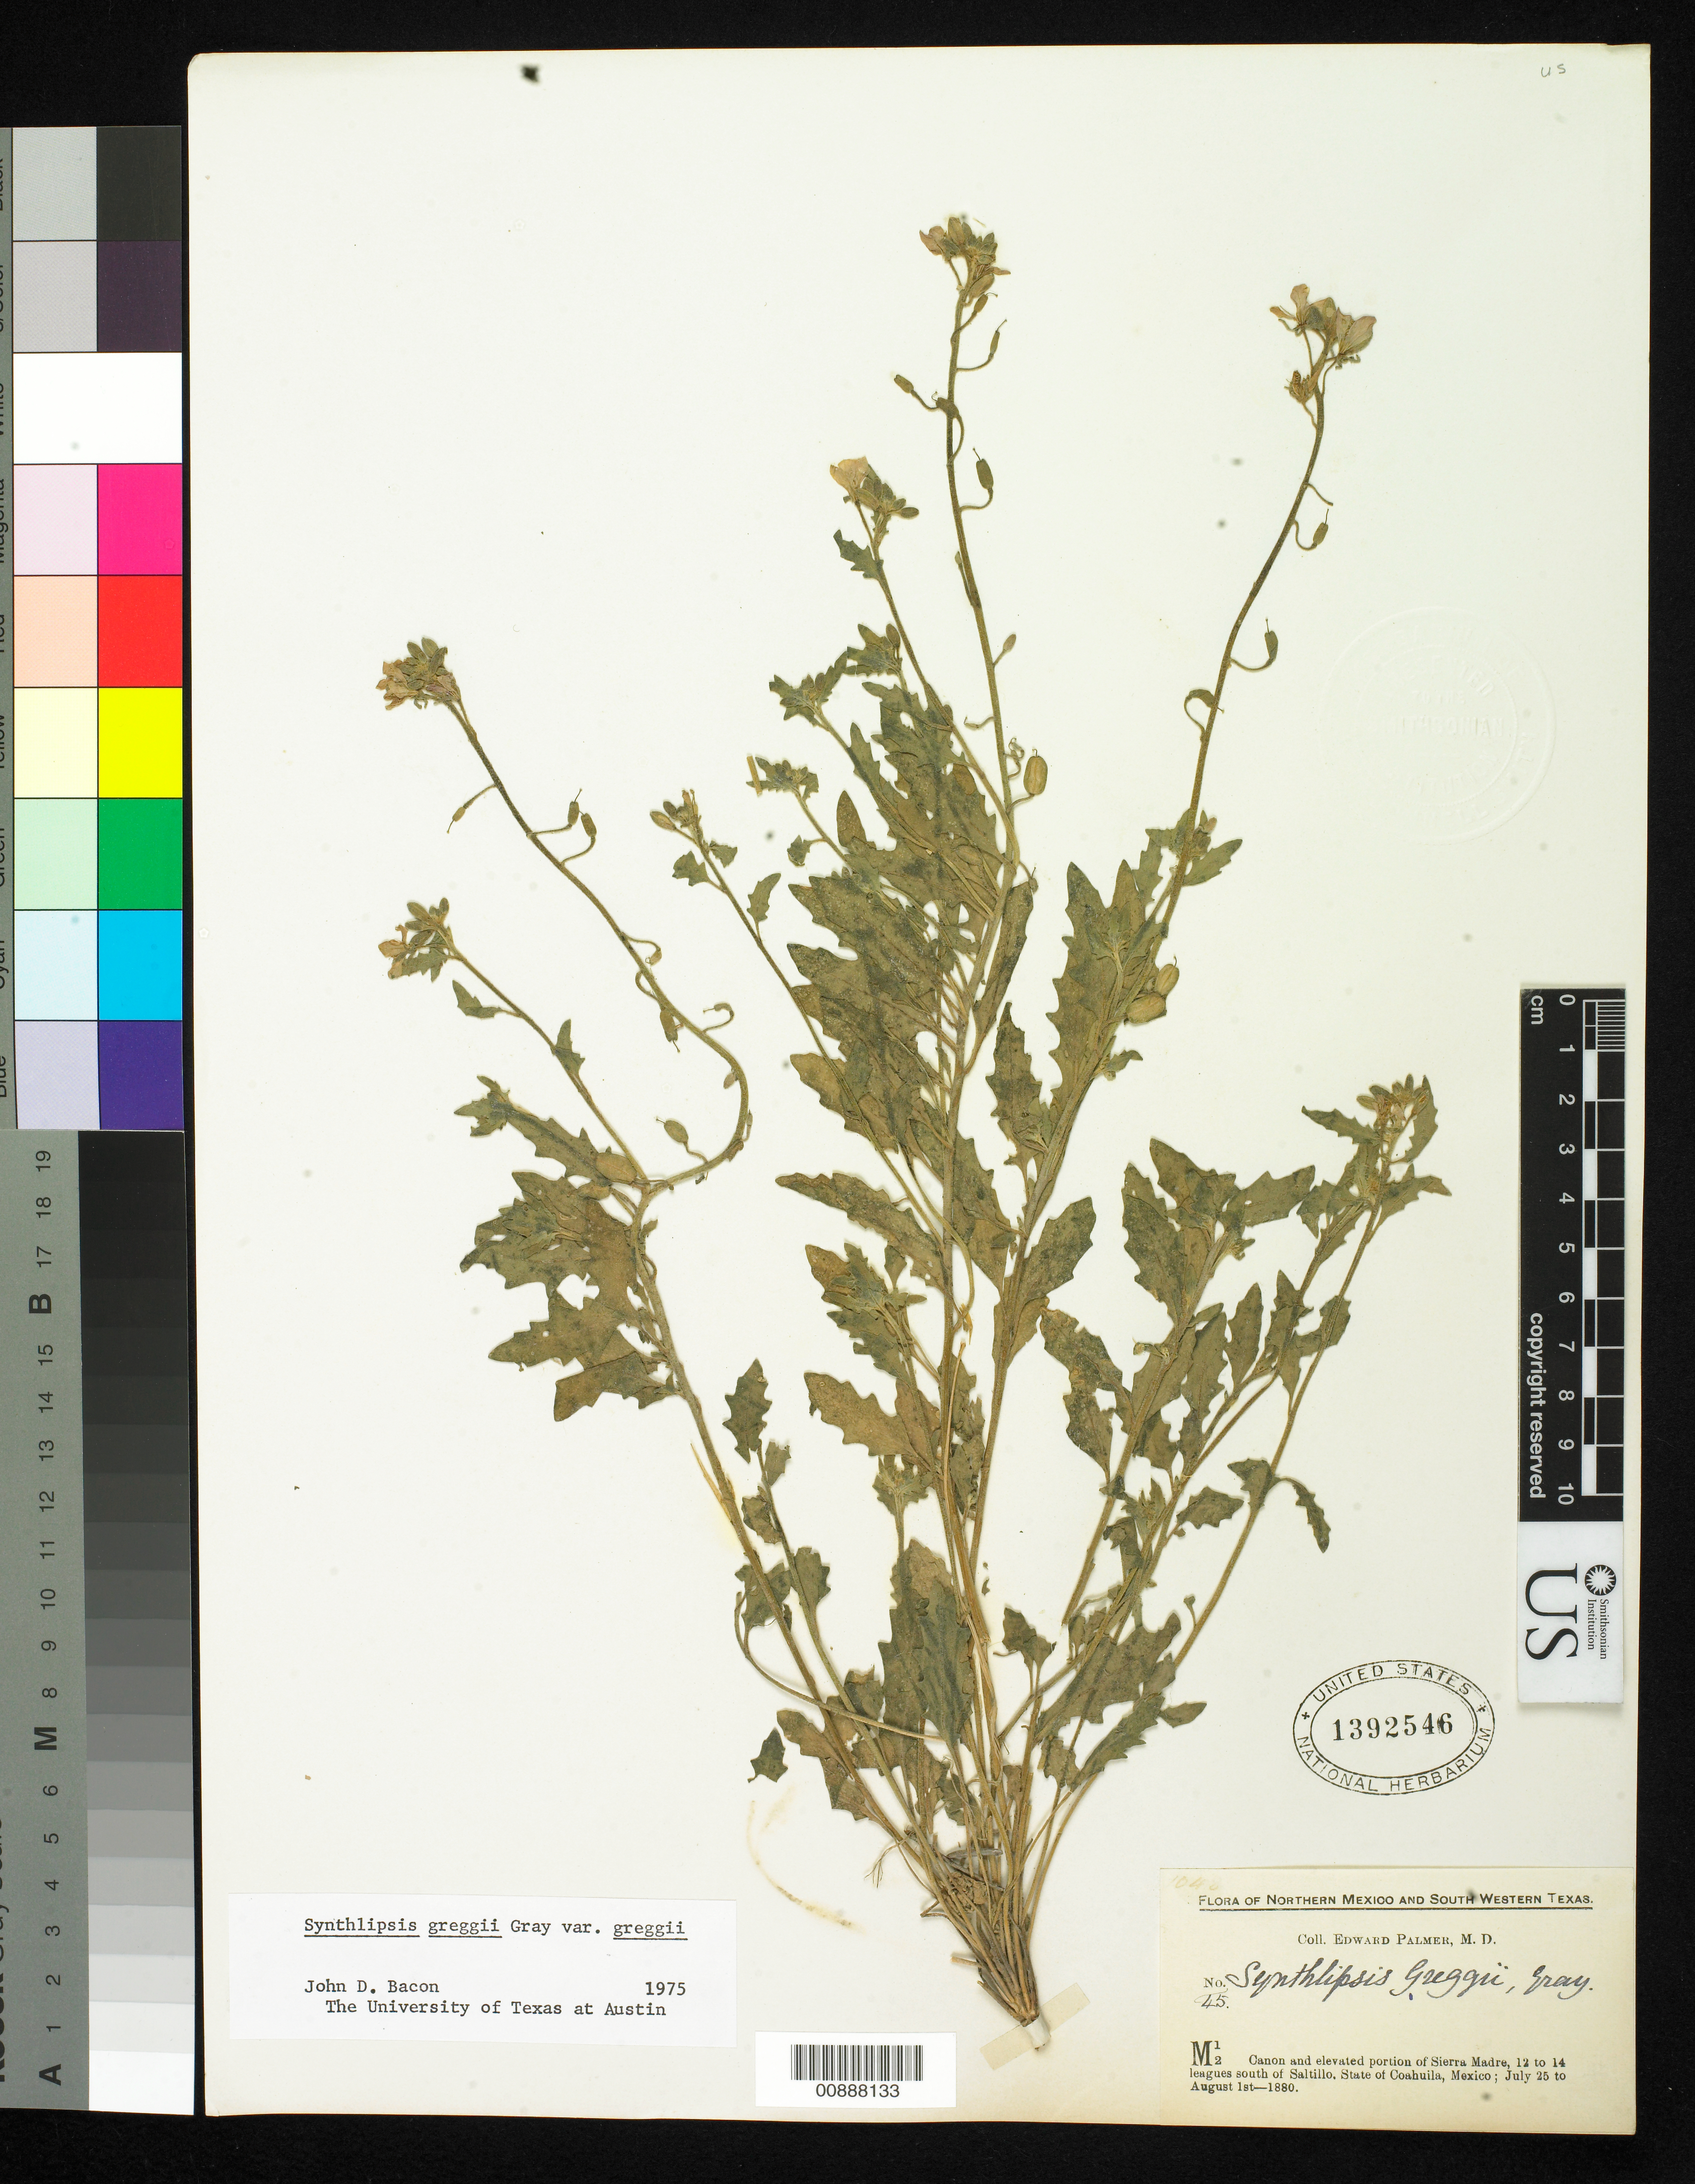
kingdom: Plantae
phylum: Tracheophyta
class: Magnoliopsida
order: Brassicales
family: Brassicaceae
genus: Synthlipsis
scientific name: Synthlipsis greggii var. greggii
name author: A. Gray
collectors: E. Palmer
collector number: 45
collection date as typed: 25 Jul 1880 to 01 Aug 1880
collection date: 1880-07-25/1880-08-01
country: Mexico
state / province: Coahuila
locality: M12. Cañon and elevated portion of Sierra Madre, 12 to 14 leagues south of Saltillo, Coahuila.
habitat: Cañon and elevated portion of Sierra,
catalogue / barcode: US 1392546